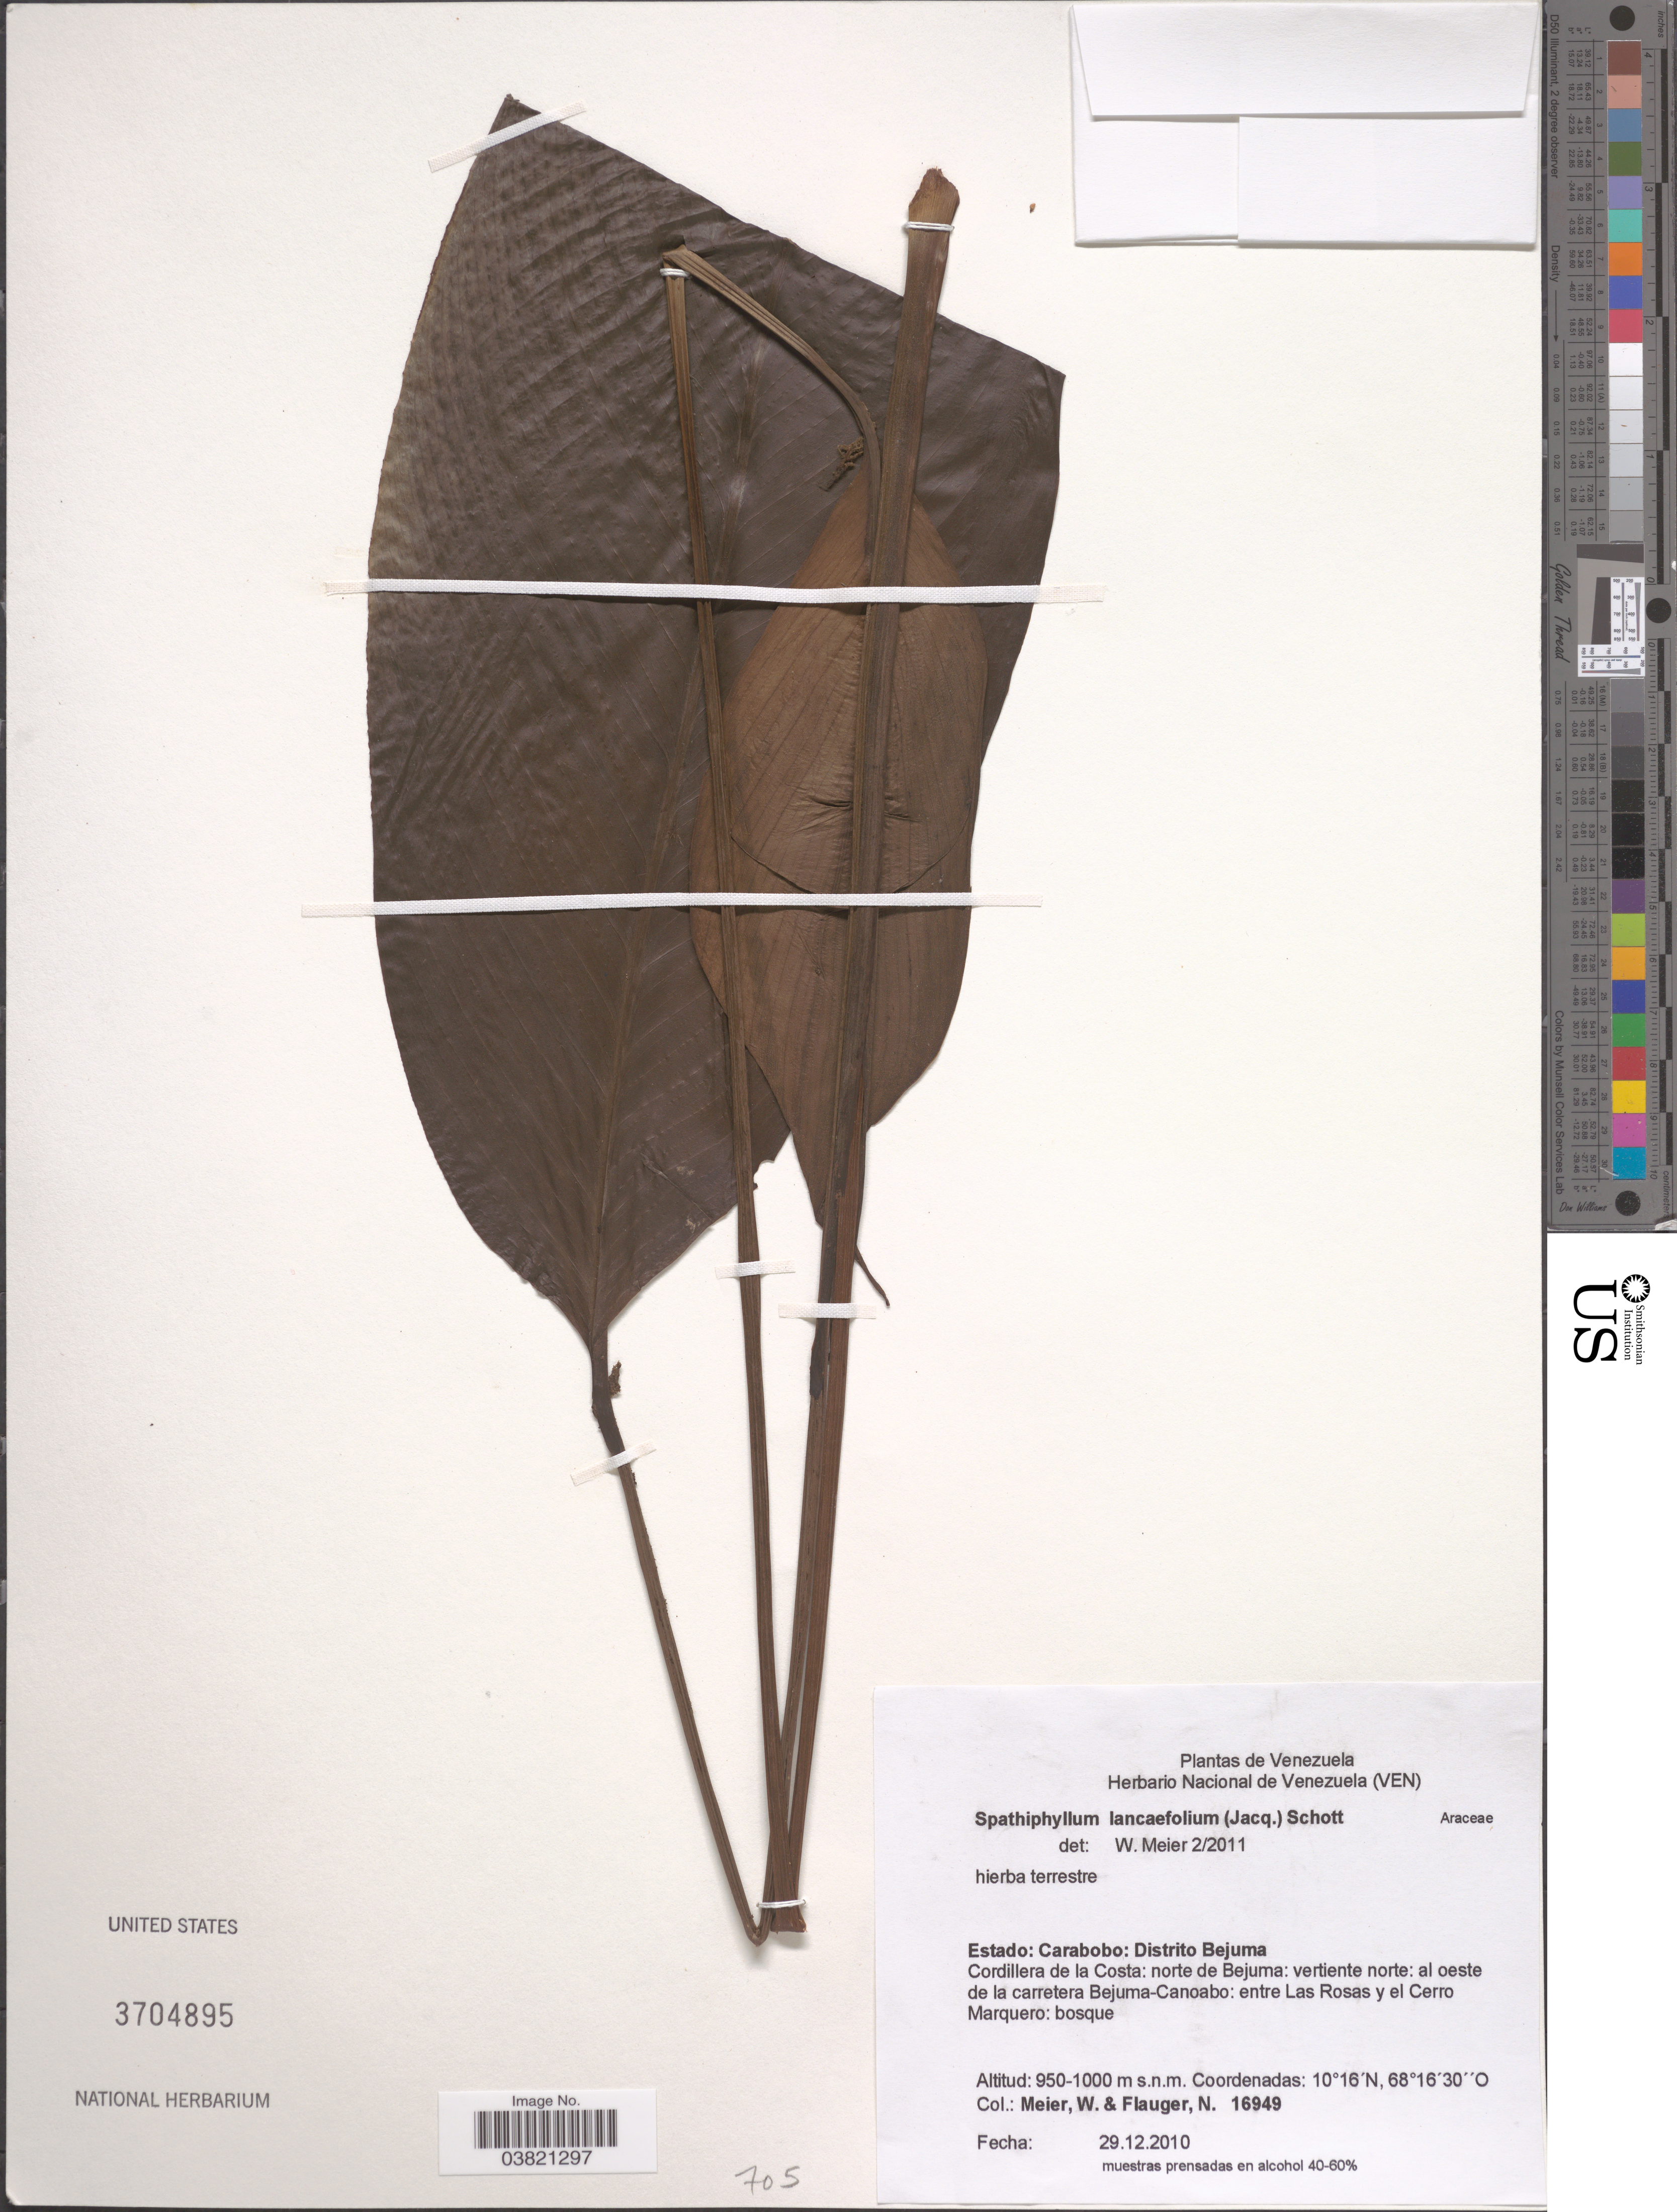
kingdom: Plantae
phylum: Tracheophyta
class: Liliopsida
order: Alismatales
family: Araceae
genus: Spathiphyllum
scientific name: Spathiphyllum lanceifolium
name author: (Jacq.) Schott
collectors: W. Meier & N. Flauger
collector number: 16949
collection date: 2010-12-29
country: Venezuela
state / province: Carabobo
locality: Distrito Bejuma. Cordillera de la Costa: norte de Bejuma; vertiente norte: al oeste de la carretera Bejuma-Canoabo: entre Las Rosas y el Cerro Marquero.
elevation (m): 950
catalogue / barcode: US 3704895